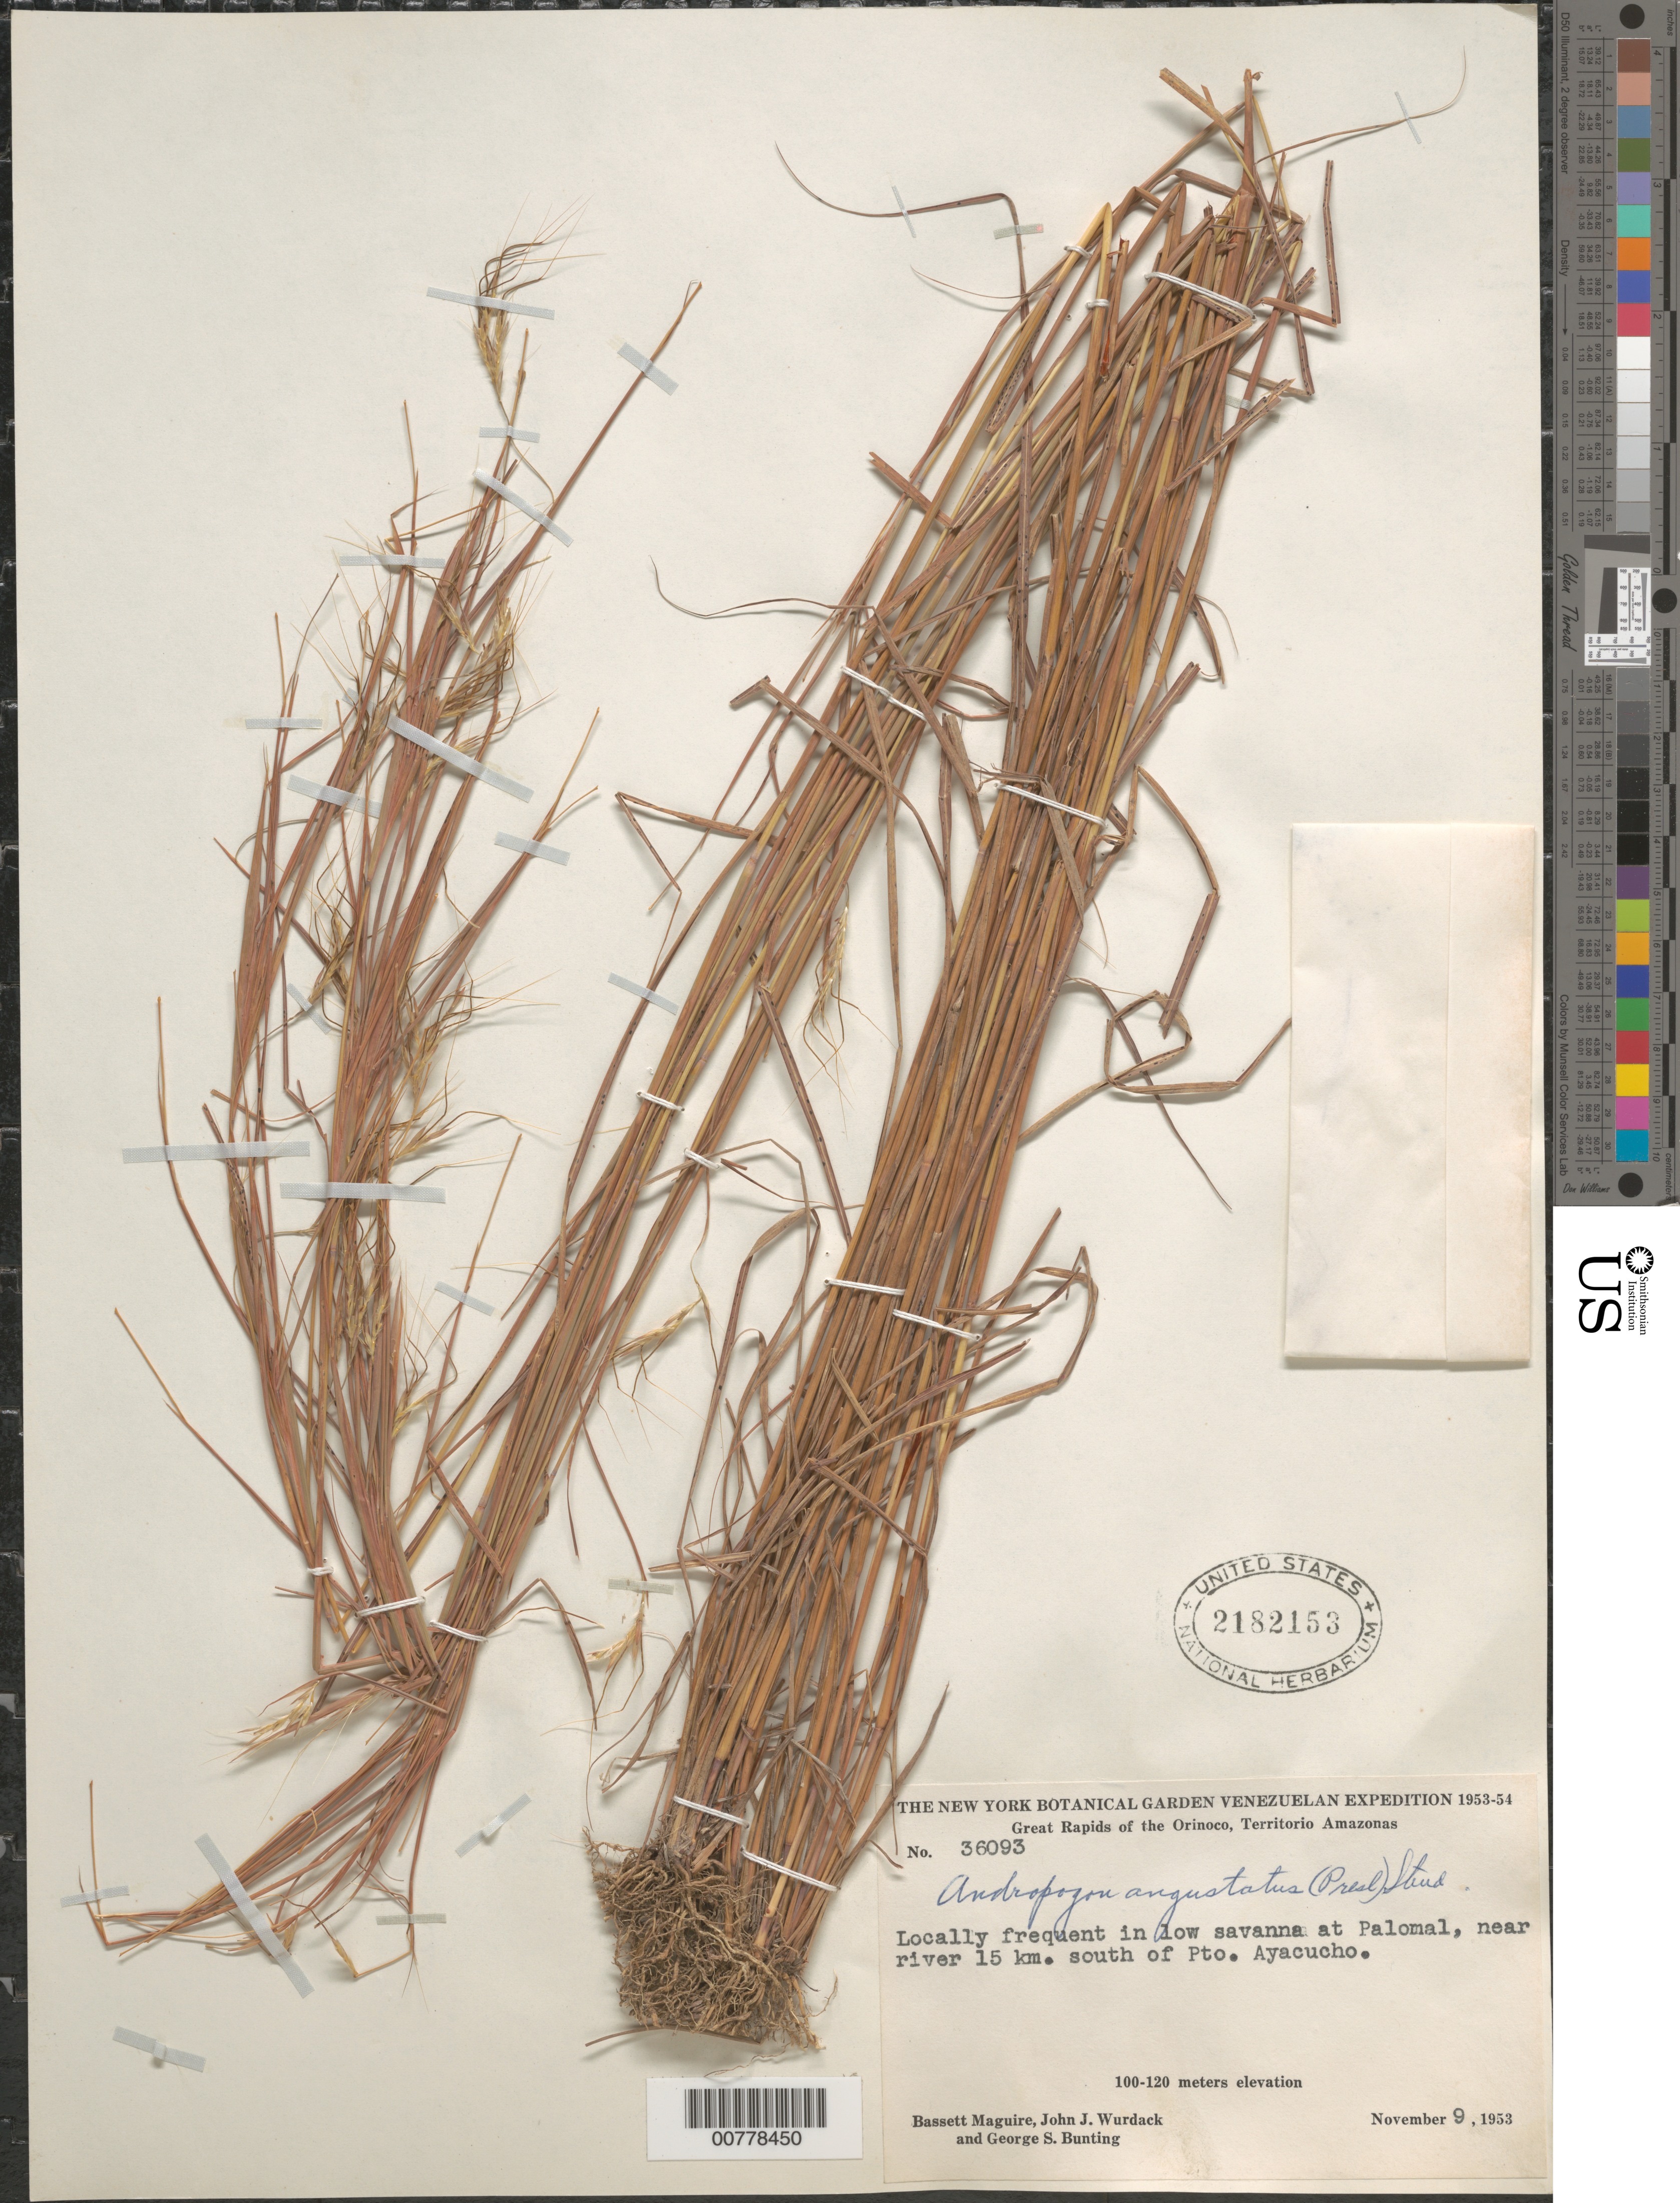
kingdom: Plantae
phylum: Tracheophyta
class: Liliopsida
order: Poales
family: Poaceae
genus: Andropogon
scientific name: Andropogon angustatus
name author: (J. Presl) Steud.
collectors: B. Maguire, J. J. Wurdack & G. S. Bunting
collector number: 36093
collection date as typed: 9-Nov-53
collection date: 1953-11-09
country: Venezuela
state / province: Amazonas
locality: Palomal, 15 km south of Puerto Ayacucho, Orinoco River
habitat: Low savanna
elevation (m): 100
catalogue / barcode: US 2182153